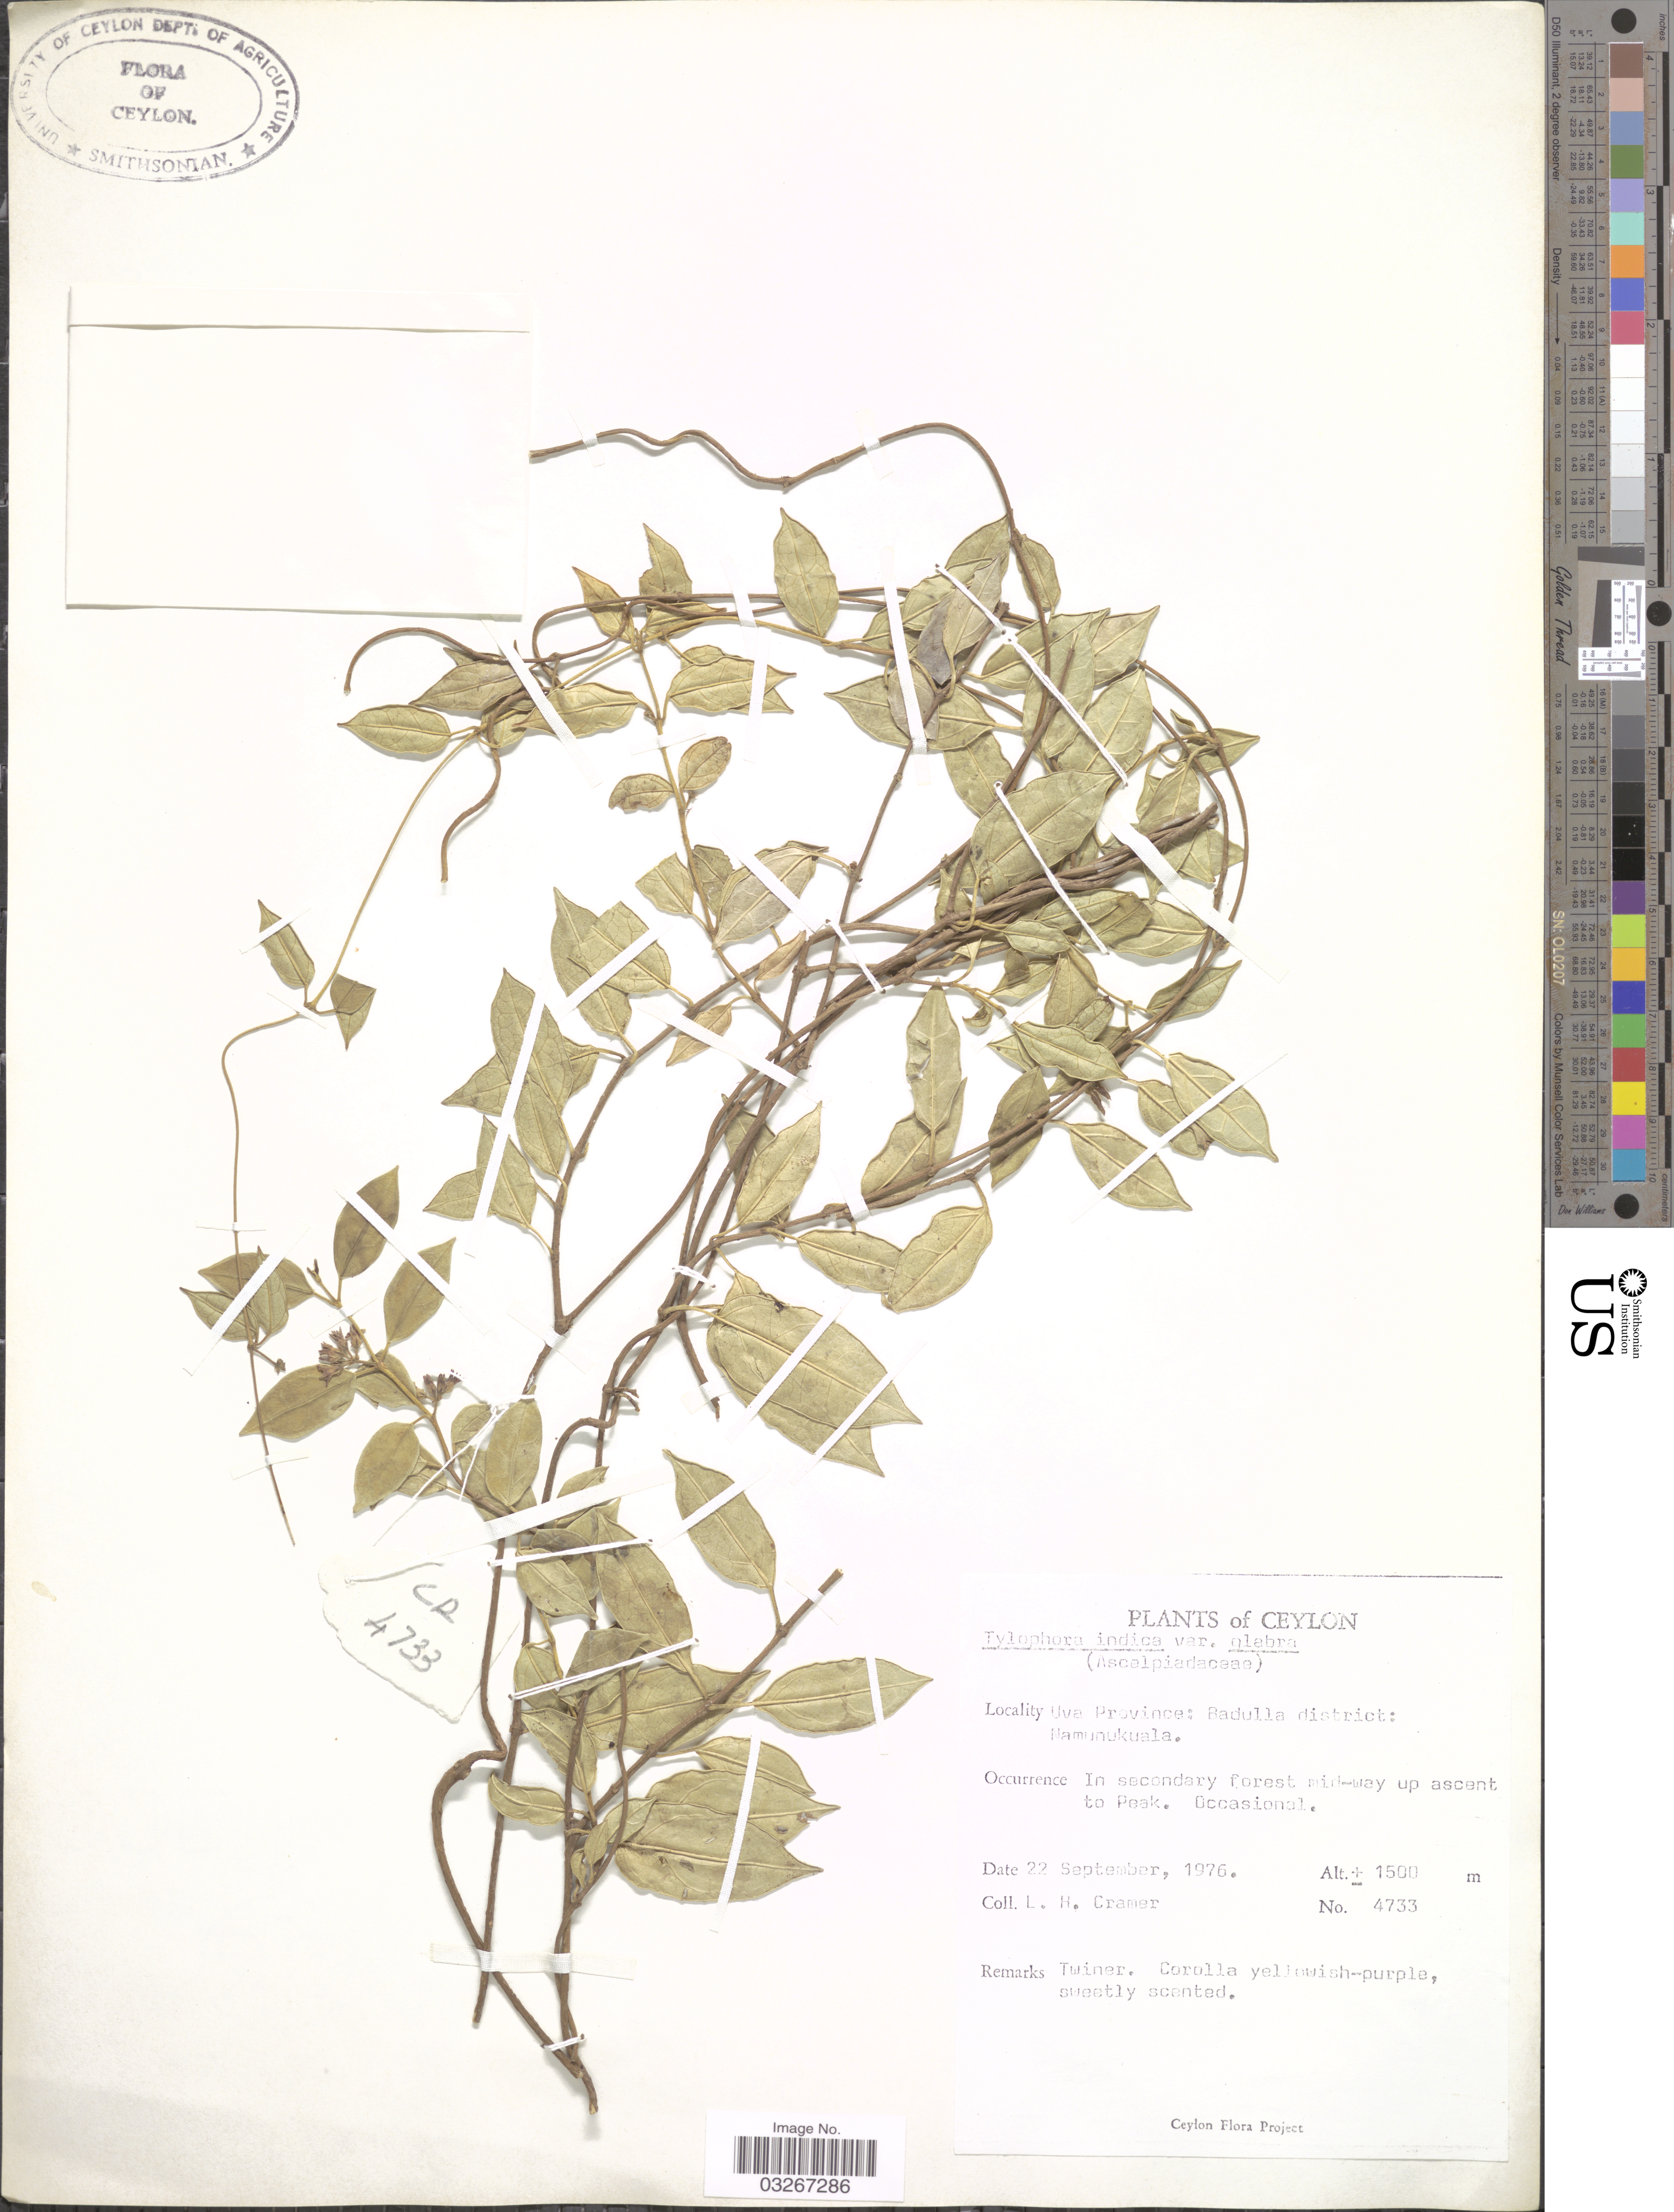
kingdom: Plantae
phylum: Tracheophyta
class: Magnoliopsida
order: Gentianales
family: Apocynaceae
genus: Tylophora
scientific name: Tylophora indica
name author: Merr.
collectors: L. H. Cramer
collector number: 4733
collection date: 1976-09-22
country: Sri Lanka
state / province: Uva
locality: Ceylon. Badulla district: Namunukuala.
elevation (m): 1500